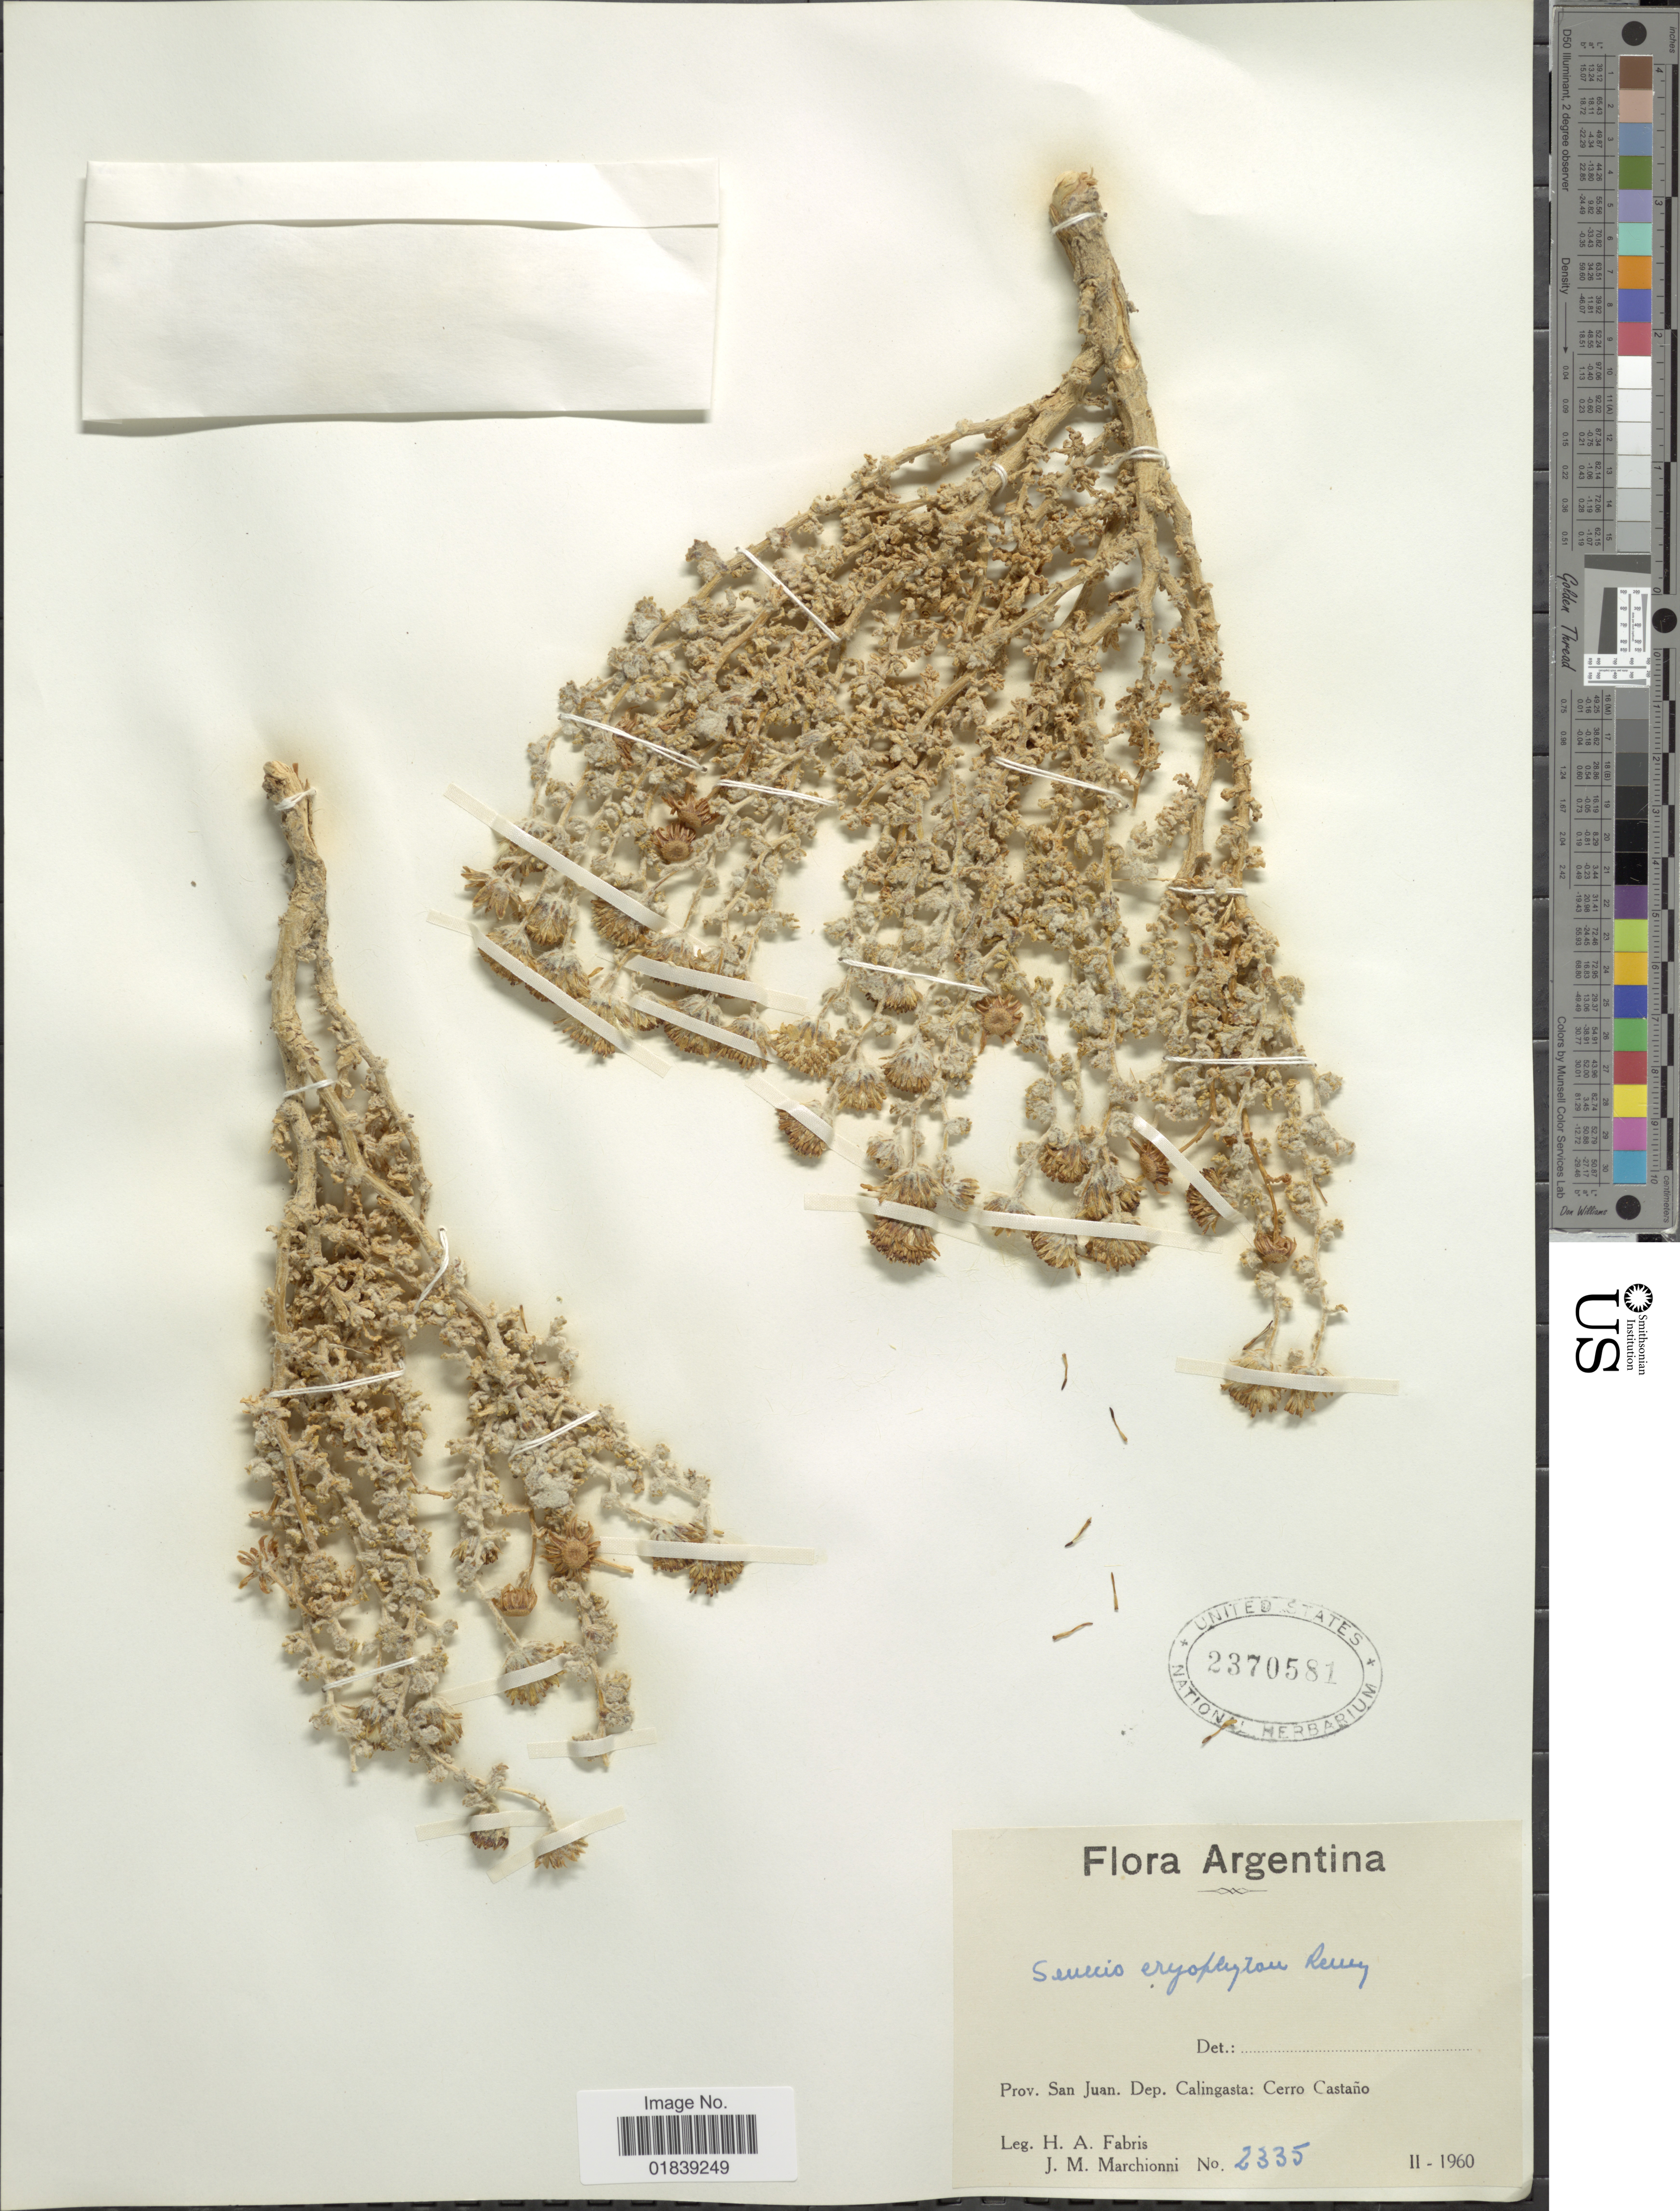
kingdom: Plantae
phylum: Tracheophyta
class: Magnoliopsida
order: Asterales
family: Asteraceae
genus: Senecio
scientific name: Senecio eriophyton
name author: J. Rémy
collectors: H. A. Fabris & J. Marchionni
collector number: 2335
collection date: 1960-02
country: Argentina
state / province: San Juan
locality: Dep. Calingasta, Cerro Castano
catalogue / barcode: US 2370581